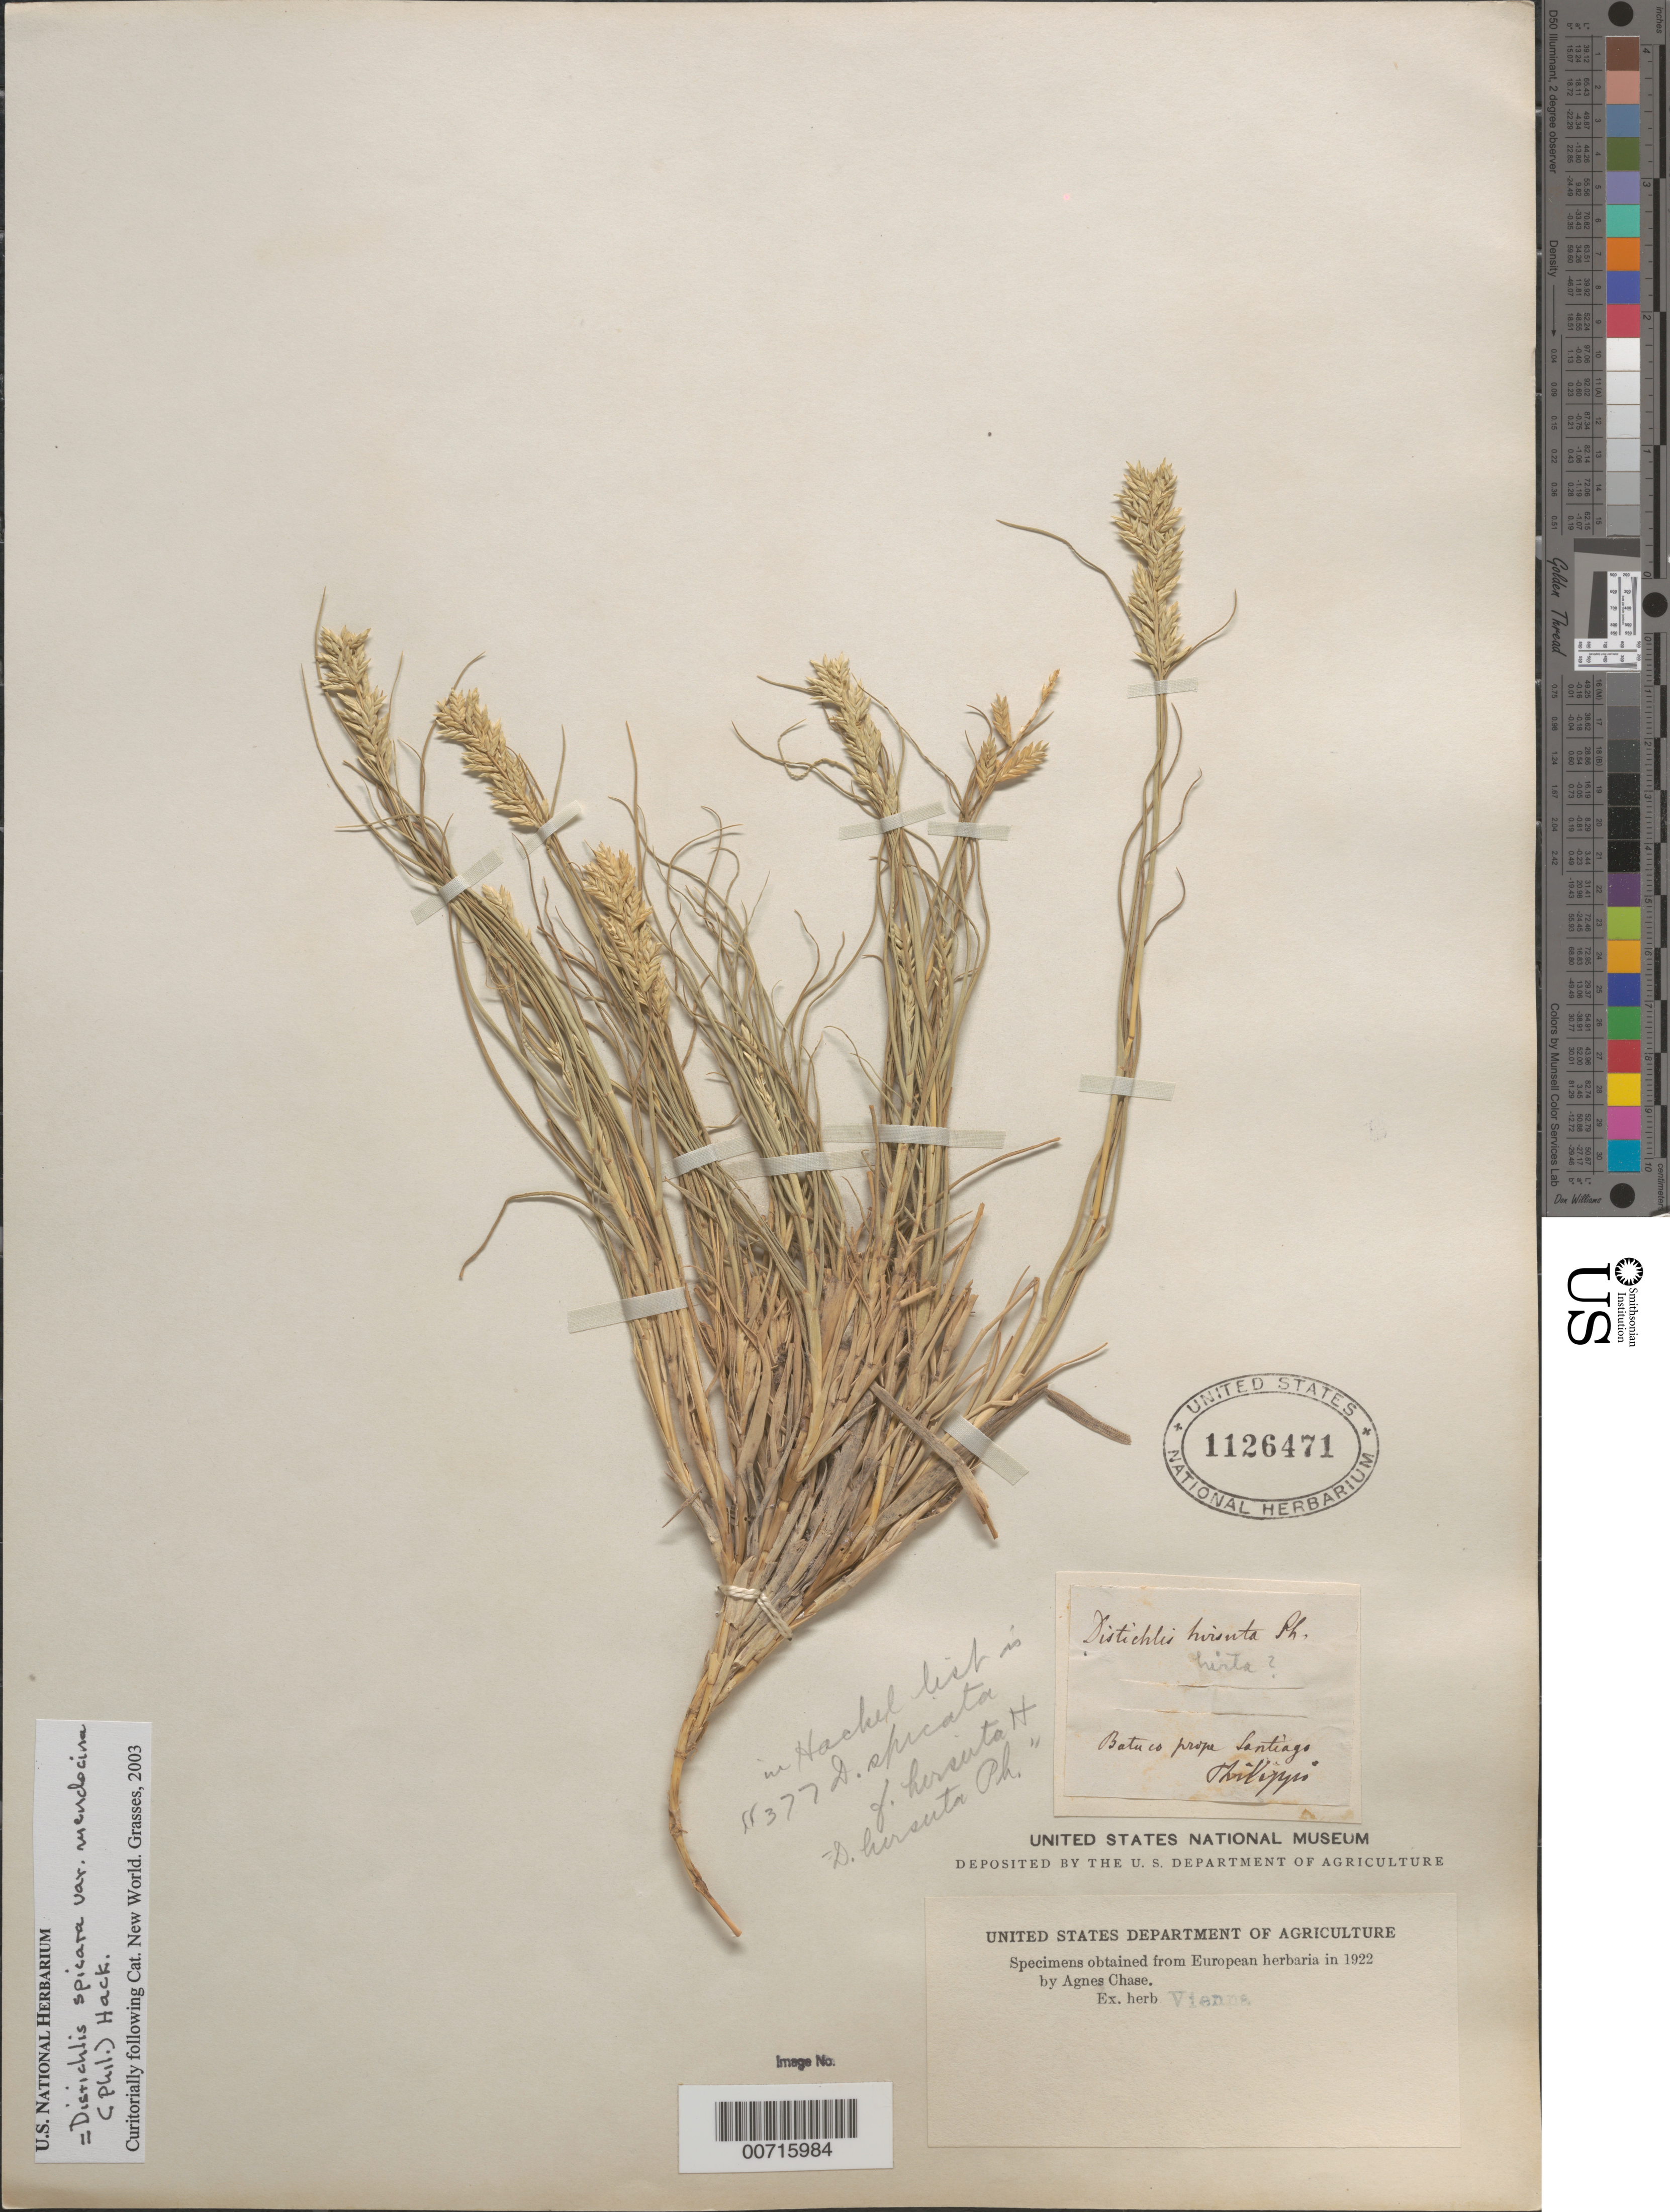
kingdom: Plantae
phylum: Tracheophyta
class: Liliopsida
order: Poales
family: Poaceae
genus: Distichlis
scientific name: Distichlis spicata var. mendocina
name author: (Phil.) Hack.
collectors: -. Philippi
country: Chile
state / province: Región Metropolitana (RM)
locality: Batuco prope Santiago.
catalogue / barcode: US 1126471